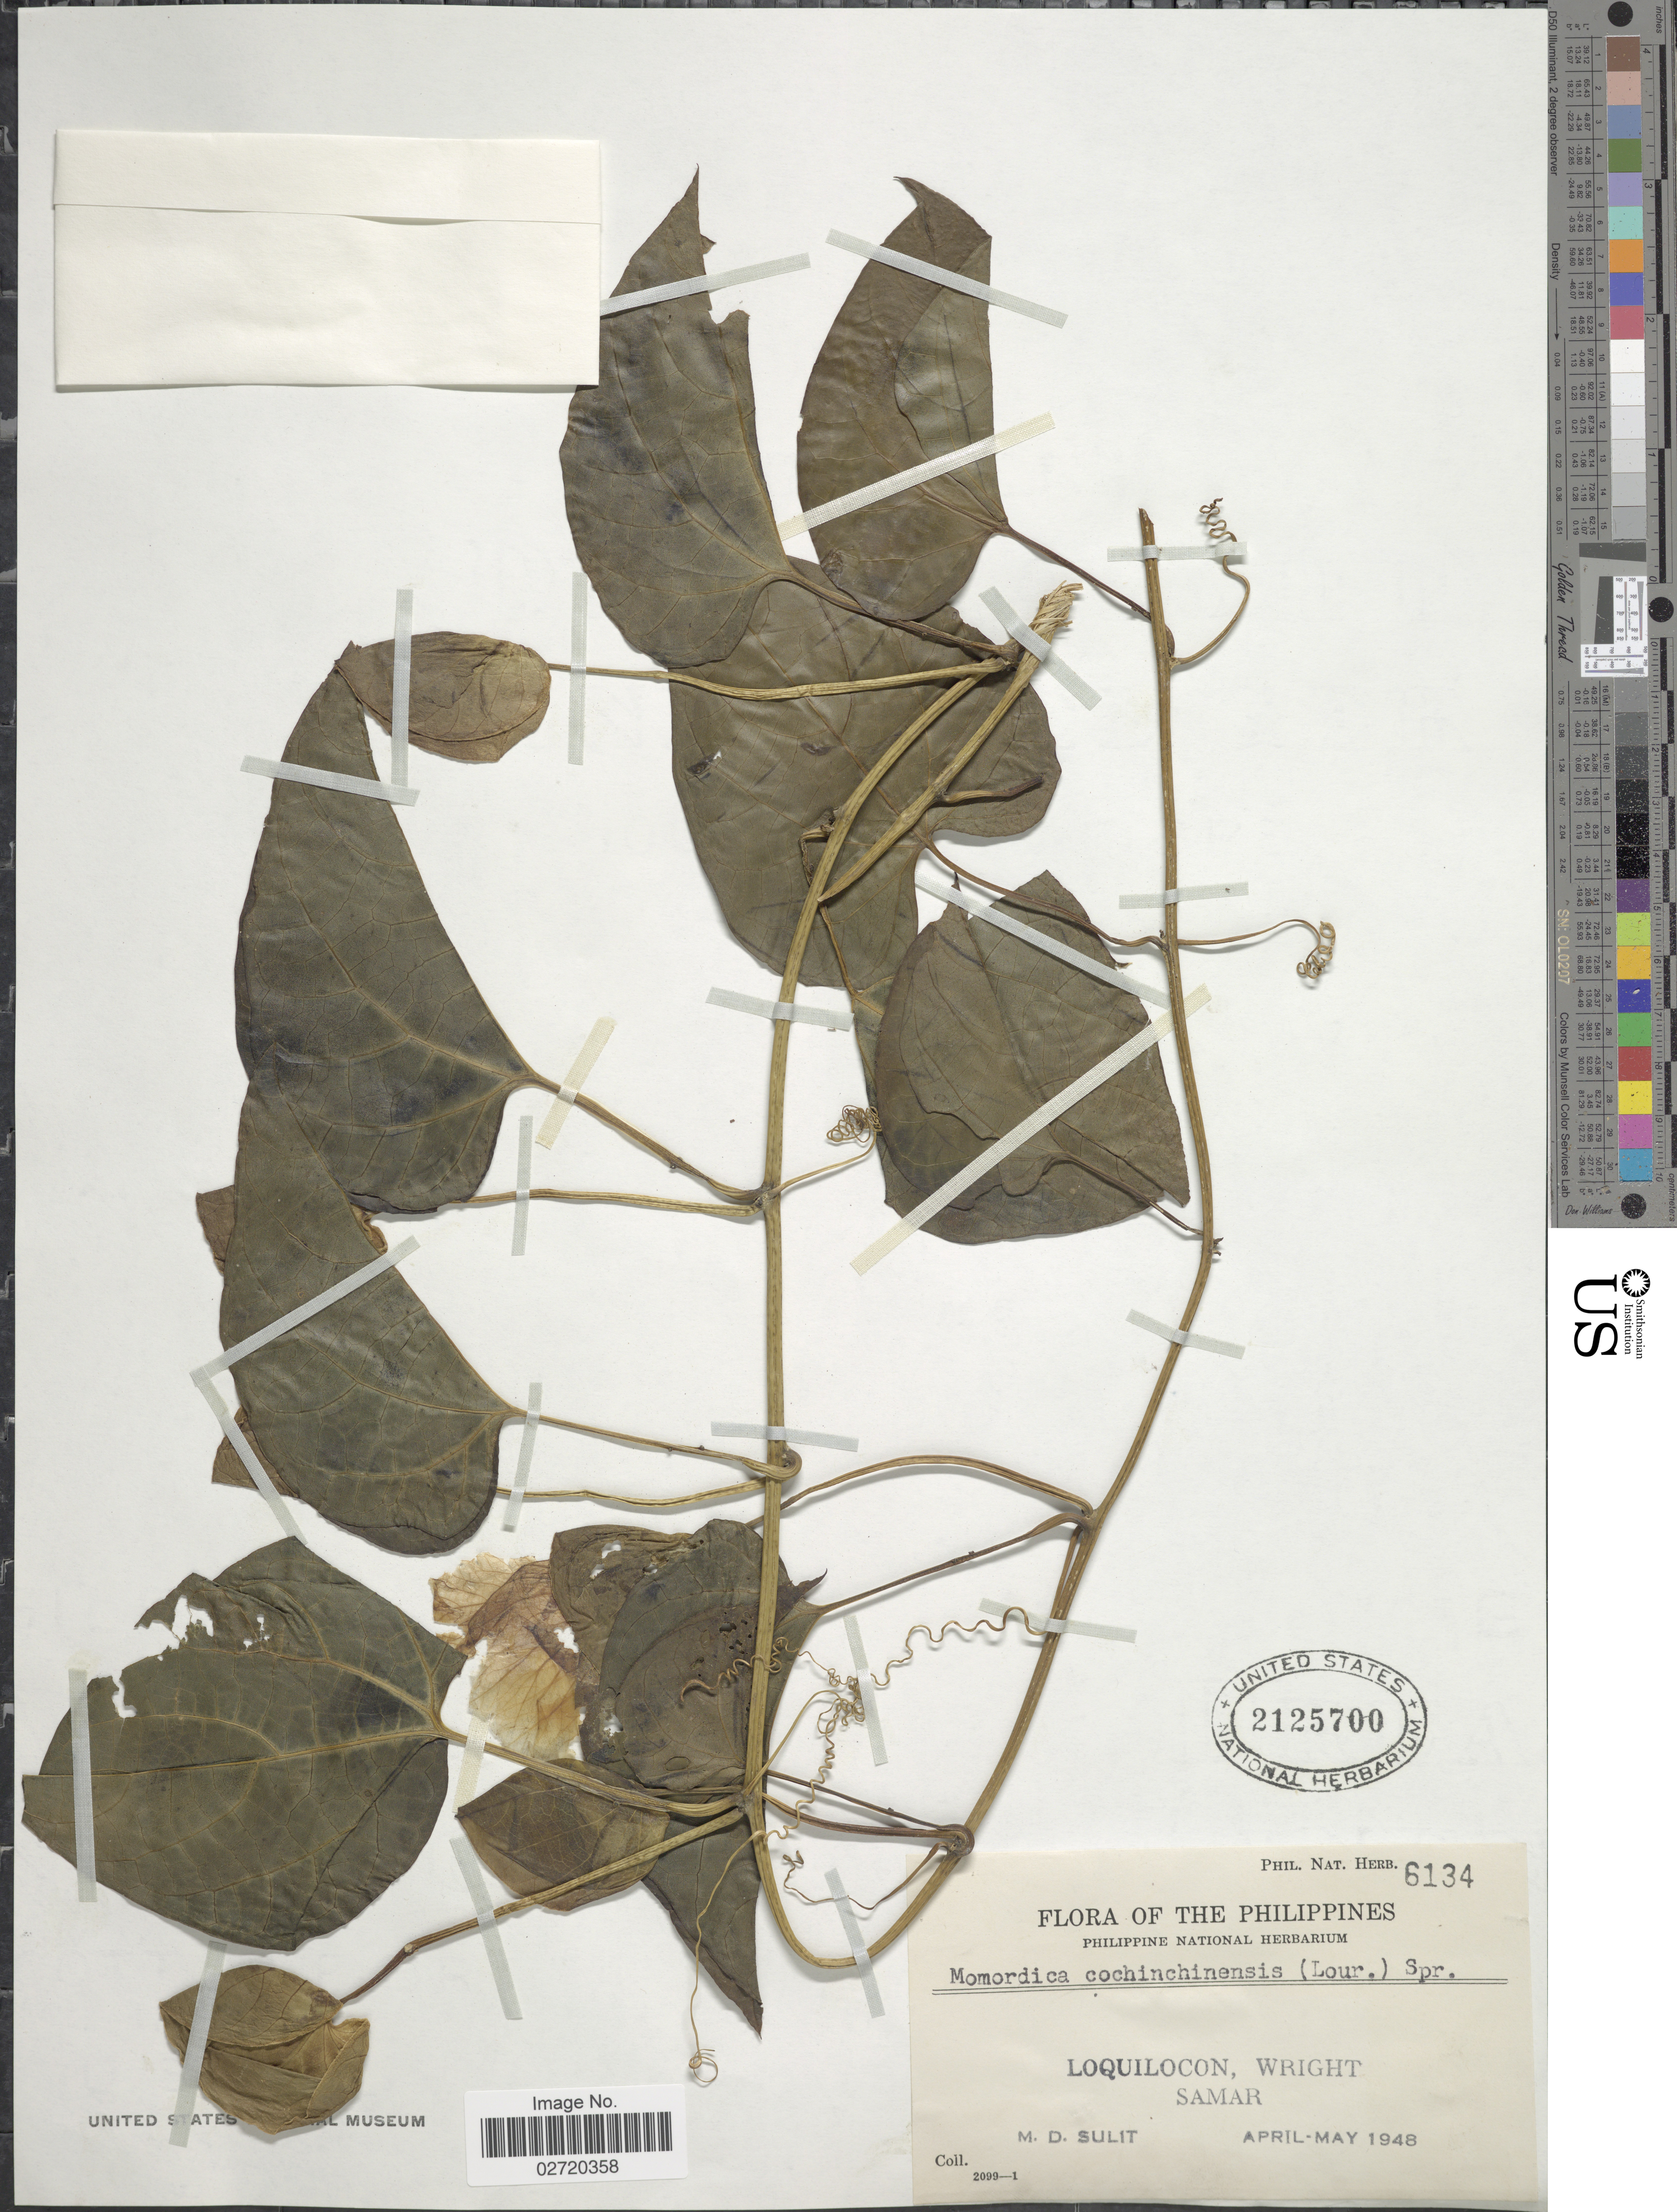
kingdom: Plantae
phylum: Tracheophyta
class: Magnoliopsida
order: Cucurbitales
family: Cucurbitaceae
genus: Momordica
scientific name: Momordica cochinchinensis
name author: (Lour.) Spreng.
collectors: M. Sulit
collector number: Phil. Nat. Herb. 6134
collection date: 1948-04/1948-05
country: Philippines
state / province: Eastern Visayas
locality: Loquilocon, Wright, Samar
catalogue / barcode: US 2125700